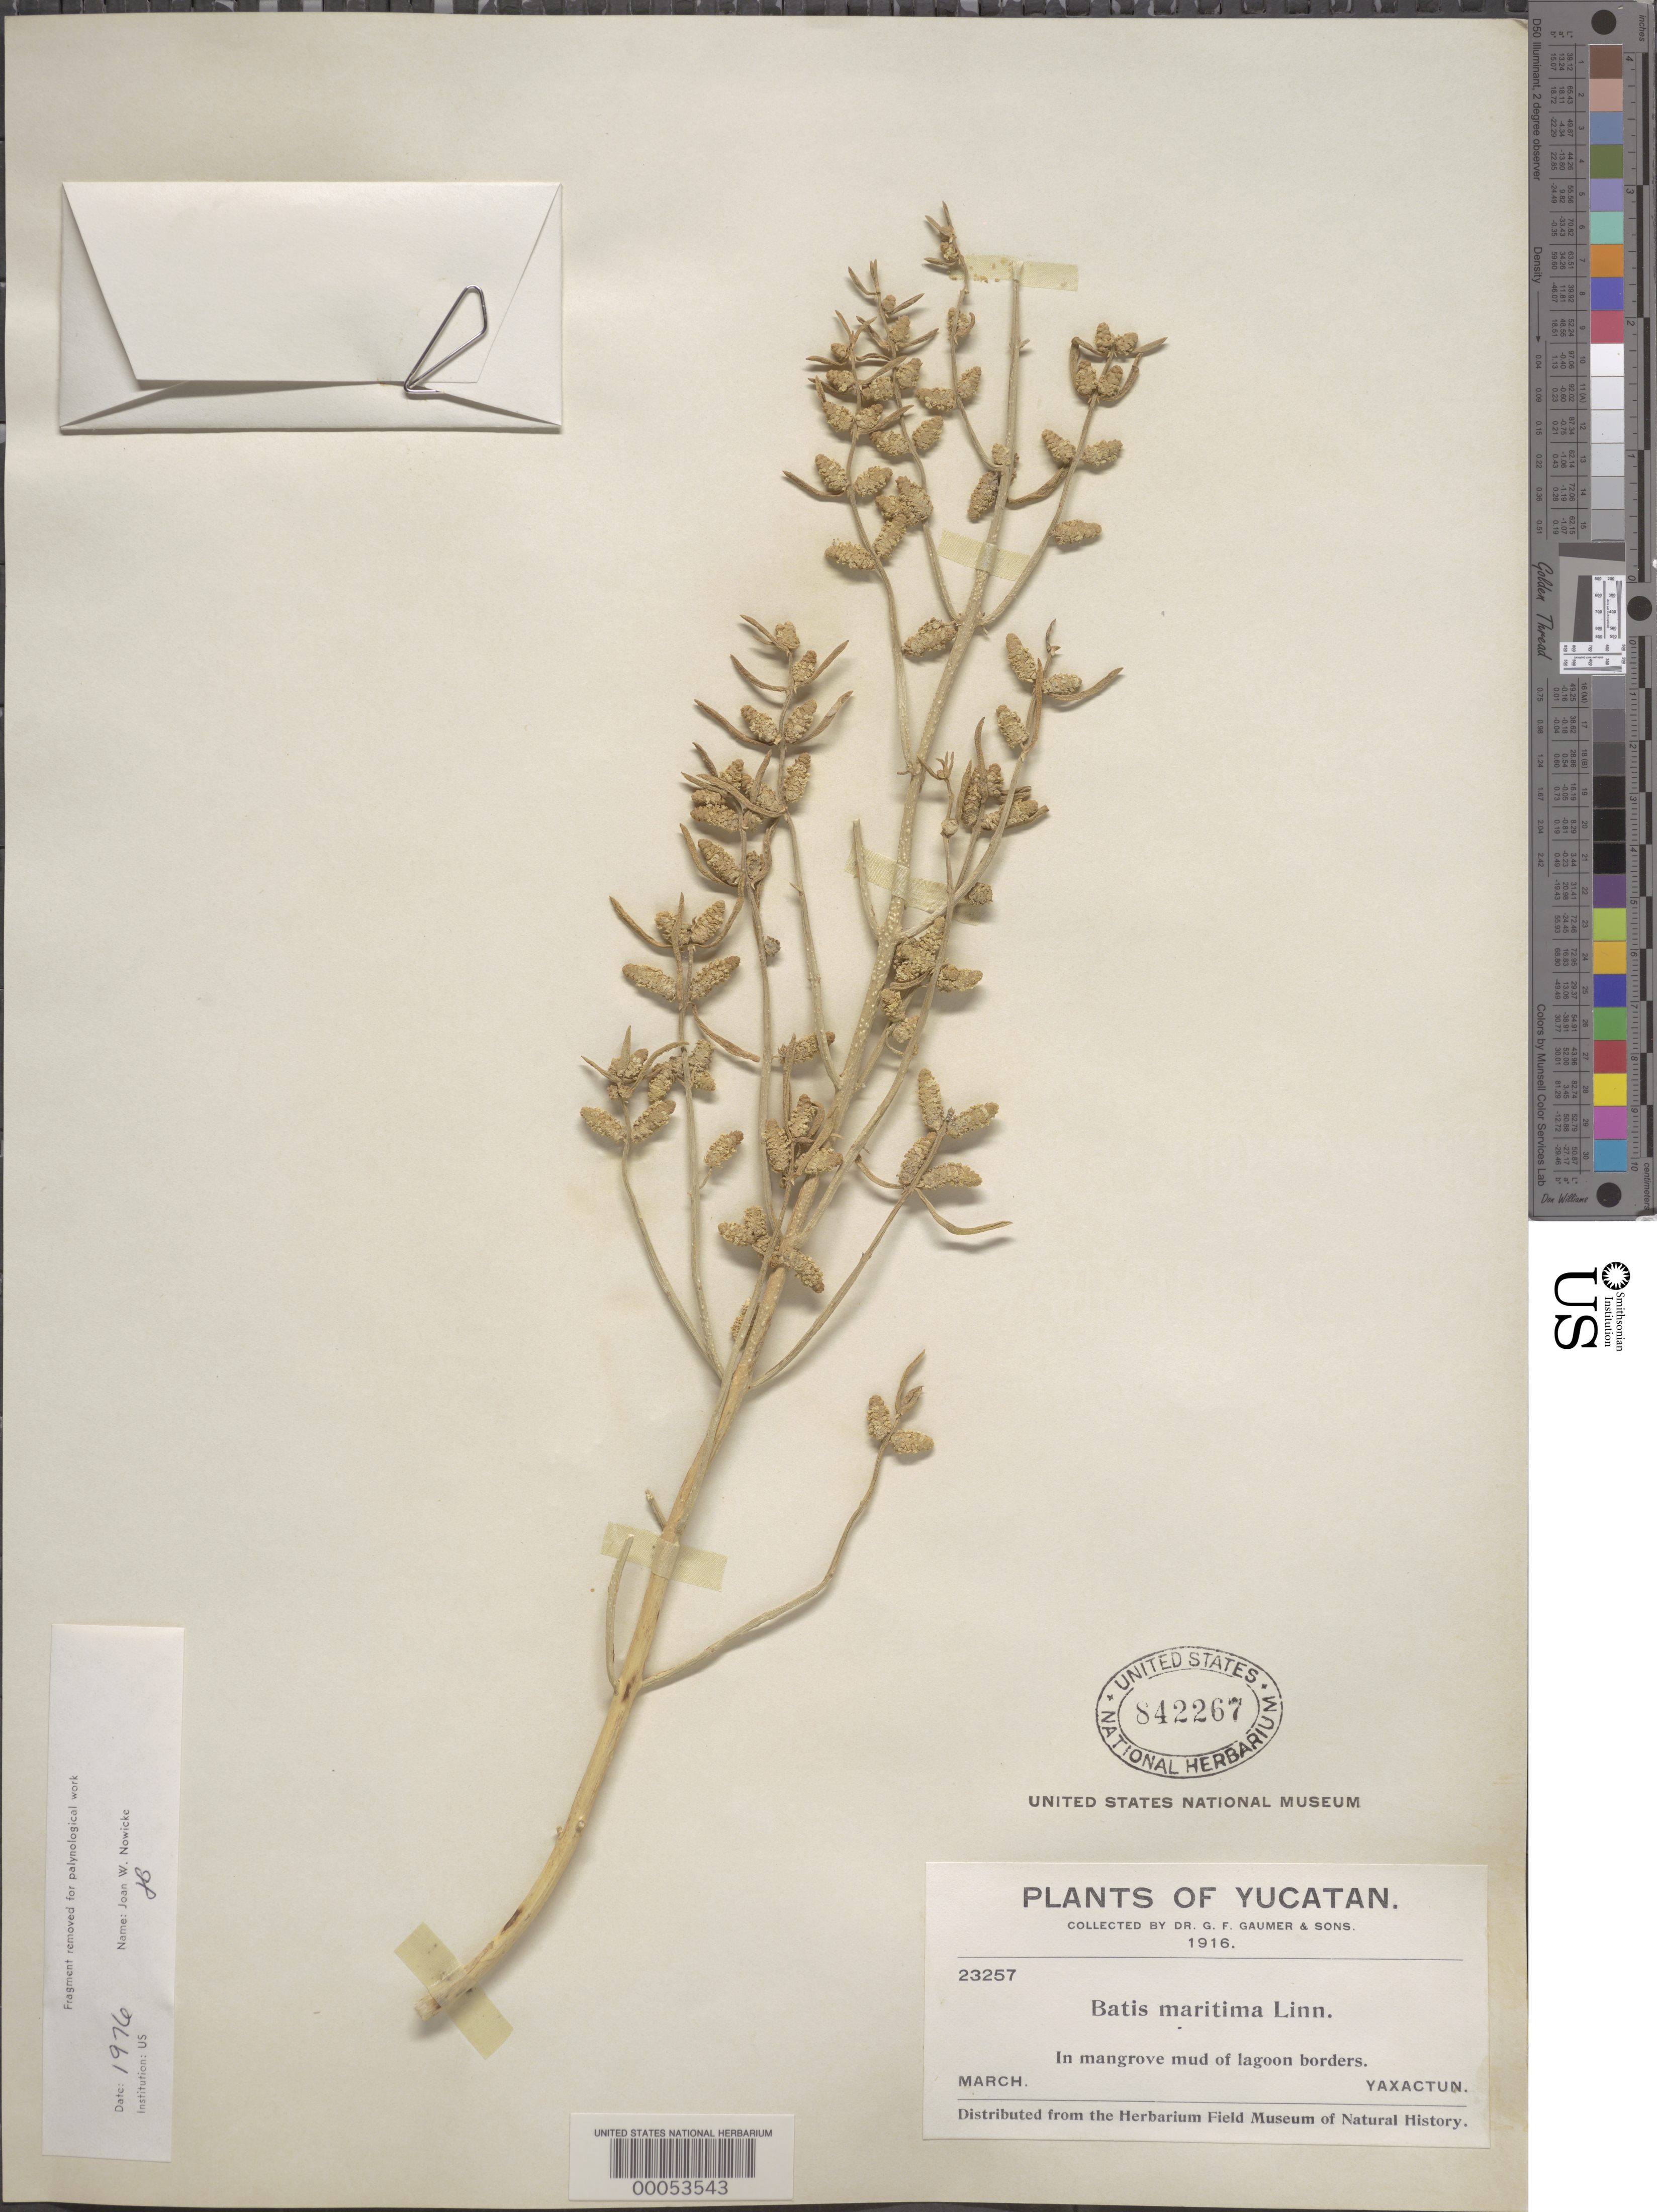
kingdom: Plantae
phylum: Tracheophyta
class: Magnoliopsida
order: Brassicales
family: Bataceae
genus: Batis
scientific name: Batis maritima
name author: L.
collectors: G. F. Gaumer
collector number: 23257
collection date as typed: Mar 1916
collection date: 1916-03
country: Mexico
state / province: Yucatán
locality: Yaxactun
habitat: In mangrove mud of lagoon borders.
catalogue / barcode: US 8422674